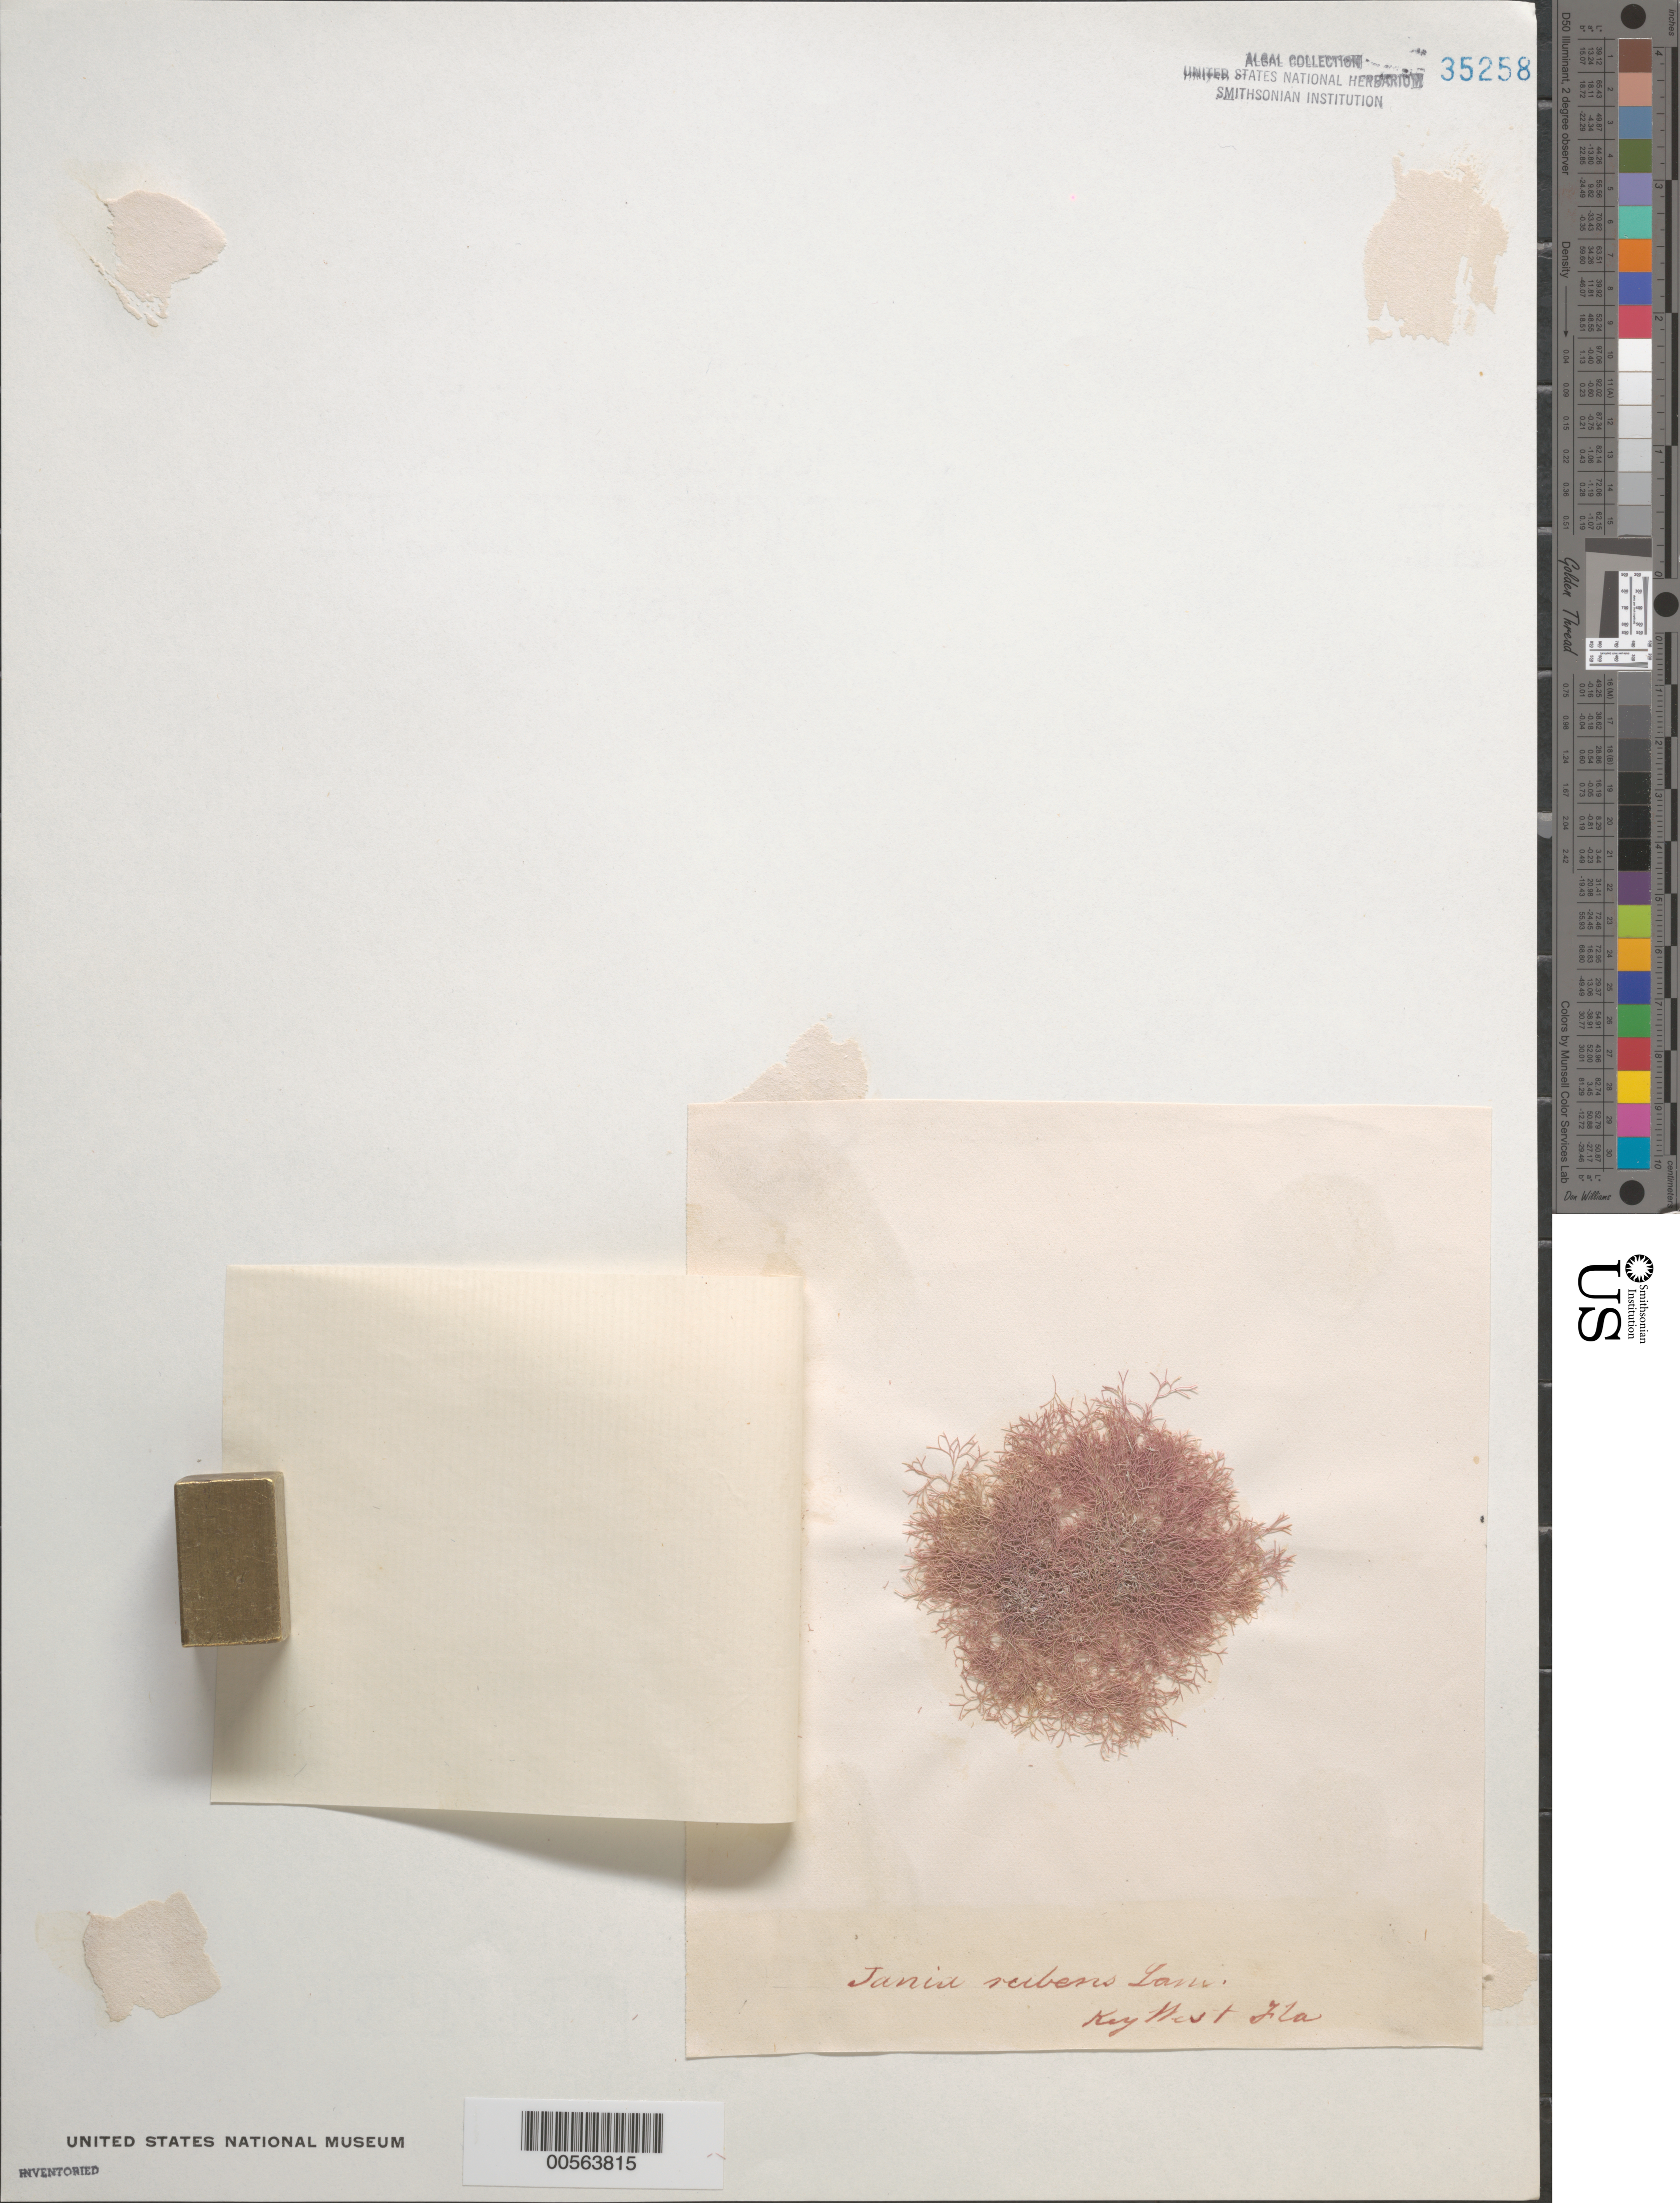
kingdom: Plantae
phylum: Rhodophyta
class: Florideophyceae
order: Corallinales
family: Corallinaceae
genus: Jania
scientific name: Jania rubens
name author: (L.) J.V.Lamouroux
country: United States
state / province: Florida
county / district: Monroe County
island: Key West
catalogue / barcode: US 35258